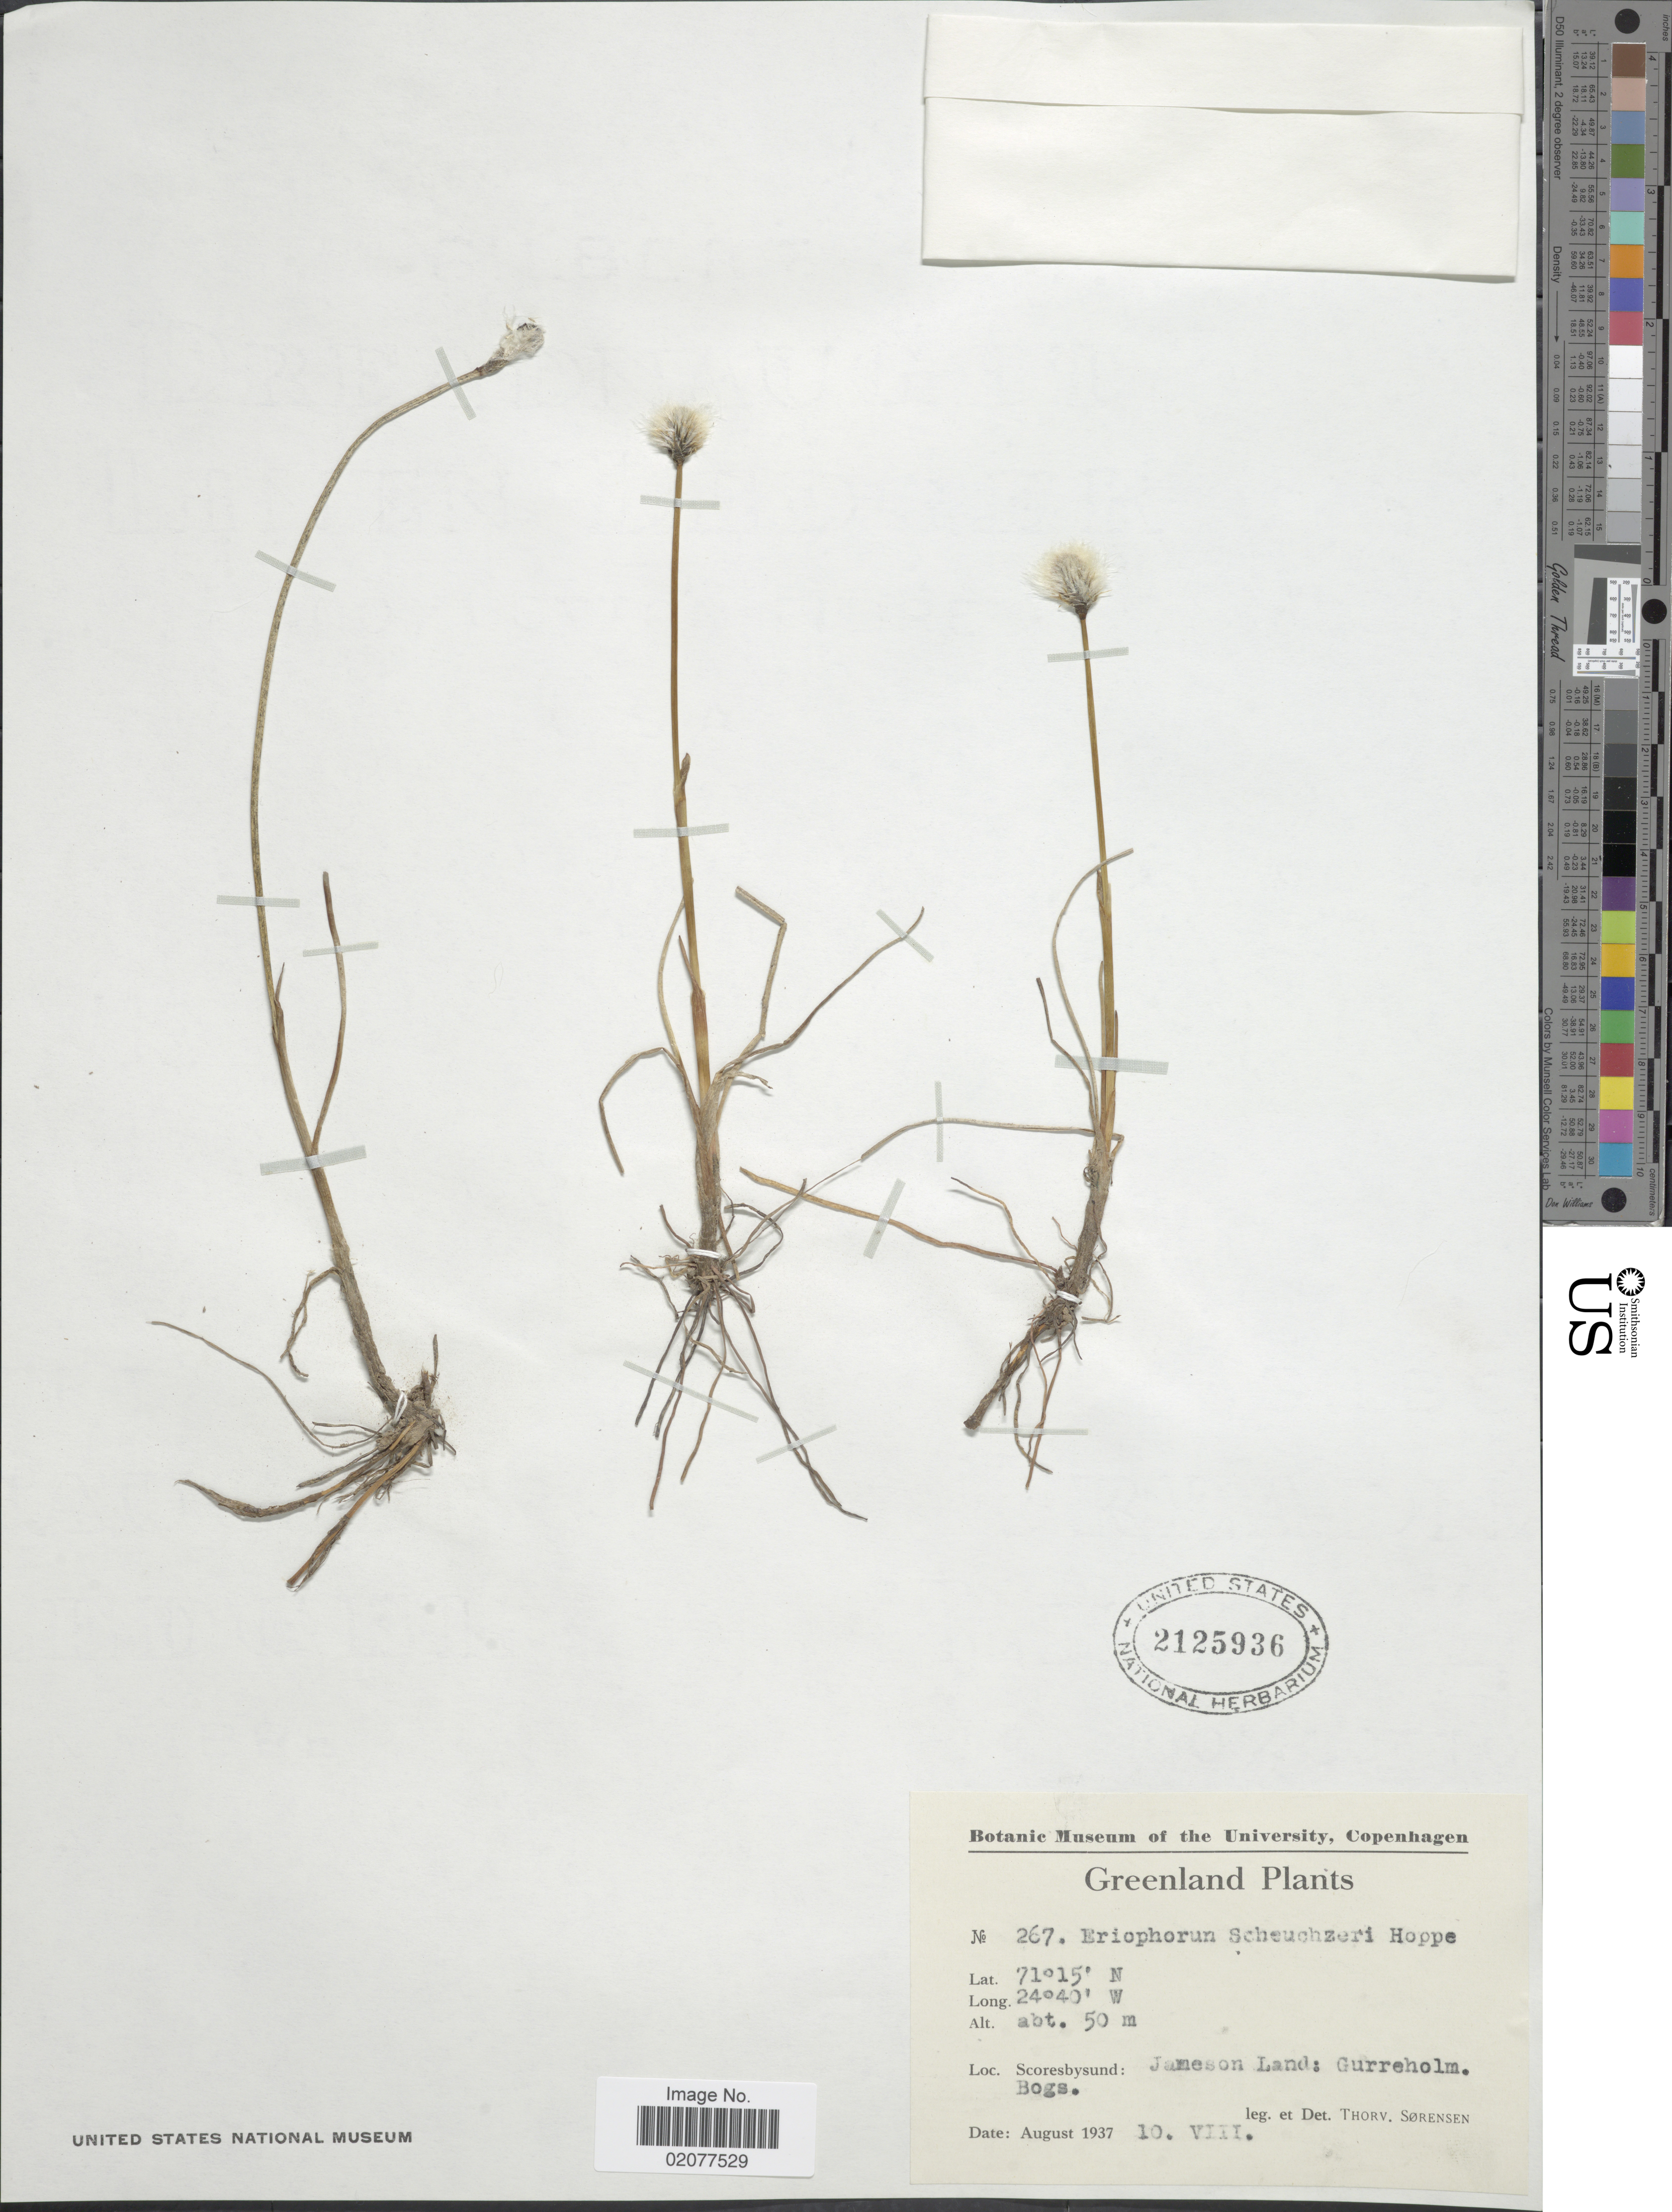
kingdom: Plantae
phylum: Tracheophyta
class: Liliopsida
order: Poales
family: Cyperaceae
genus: Eriophorum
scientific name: Eriophorum scheuchzeri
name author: Hoppe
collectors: T. Sorensen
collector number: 267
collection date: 1937-08-10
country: Greenland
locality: Greenland. Scoresbysund: Jameson Land: Gurreholm Bogs.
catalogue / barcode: US 2125936